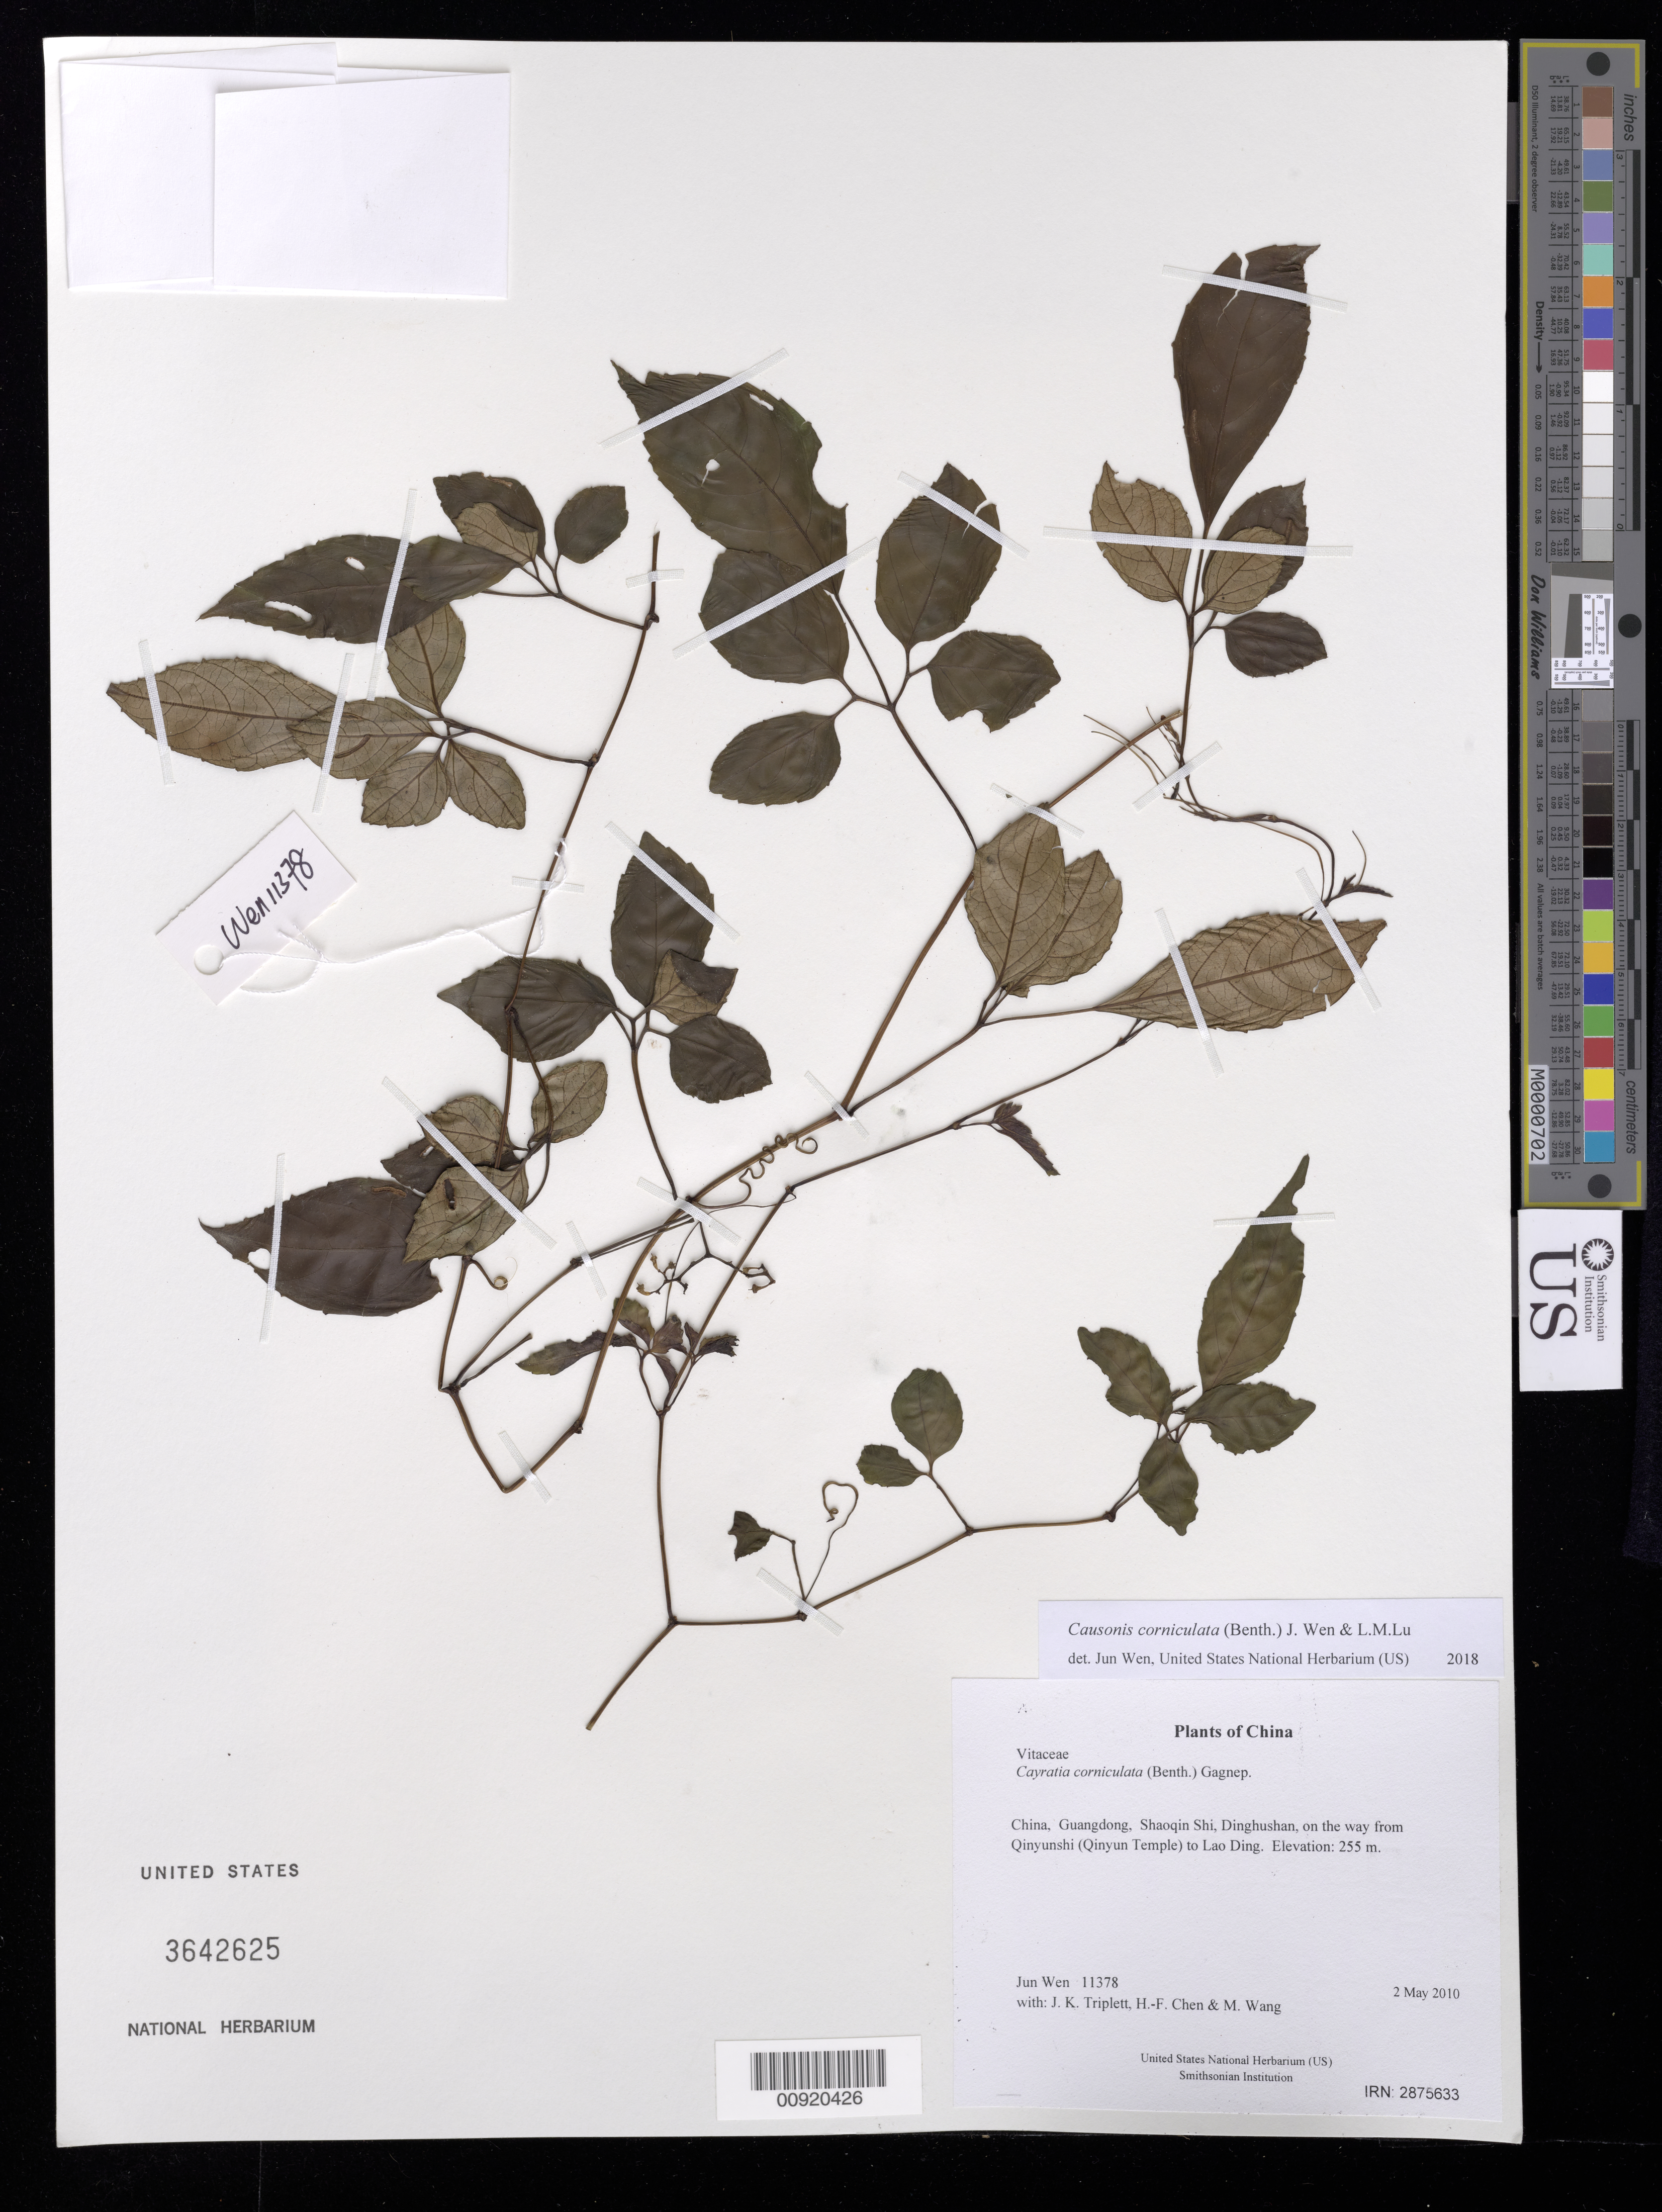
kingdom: Plantae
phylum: Tracheophyta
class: Magnoliopsida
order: Vitales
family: Vitaceae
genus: Cayratia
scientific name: Cayratia corniculata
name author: (Benth.) Gagnep.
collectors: J. Wen, J. K. Triplett, H.-F. Chen & M. Wang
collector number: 11378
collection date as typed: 2 May 2010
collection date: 2010-05-02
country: China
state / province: Guangdong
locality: Shaoqin Shi, Dinghushan, on the way from Qinyunshi (Qinyun Temple) to Lao Ding.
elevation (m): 255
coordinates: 23 09.575 N, 112 31.817 E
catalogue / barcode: US 3642625